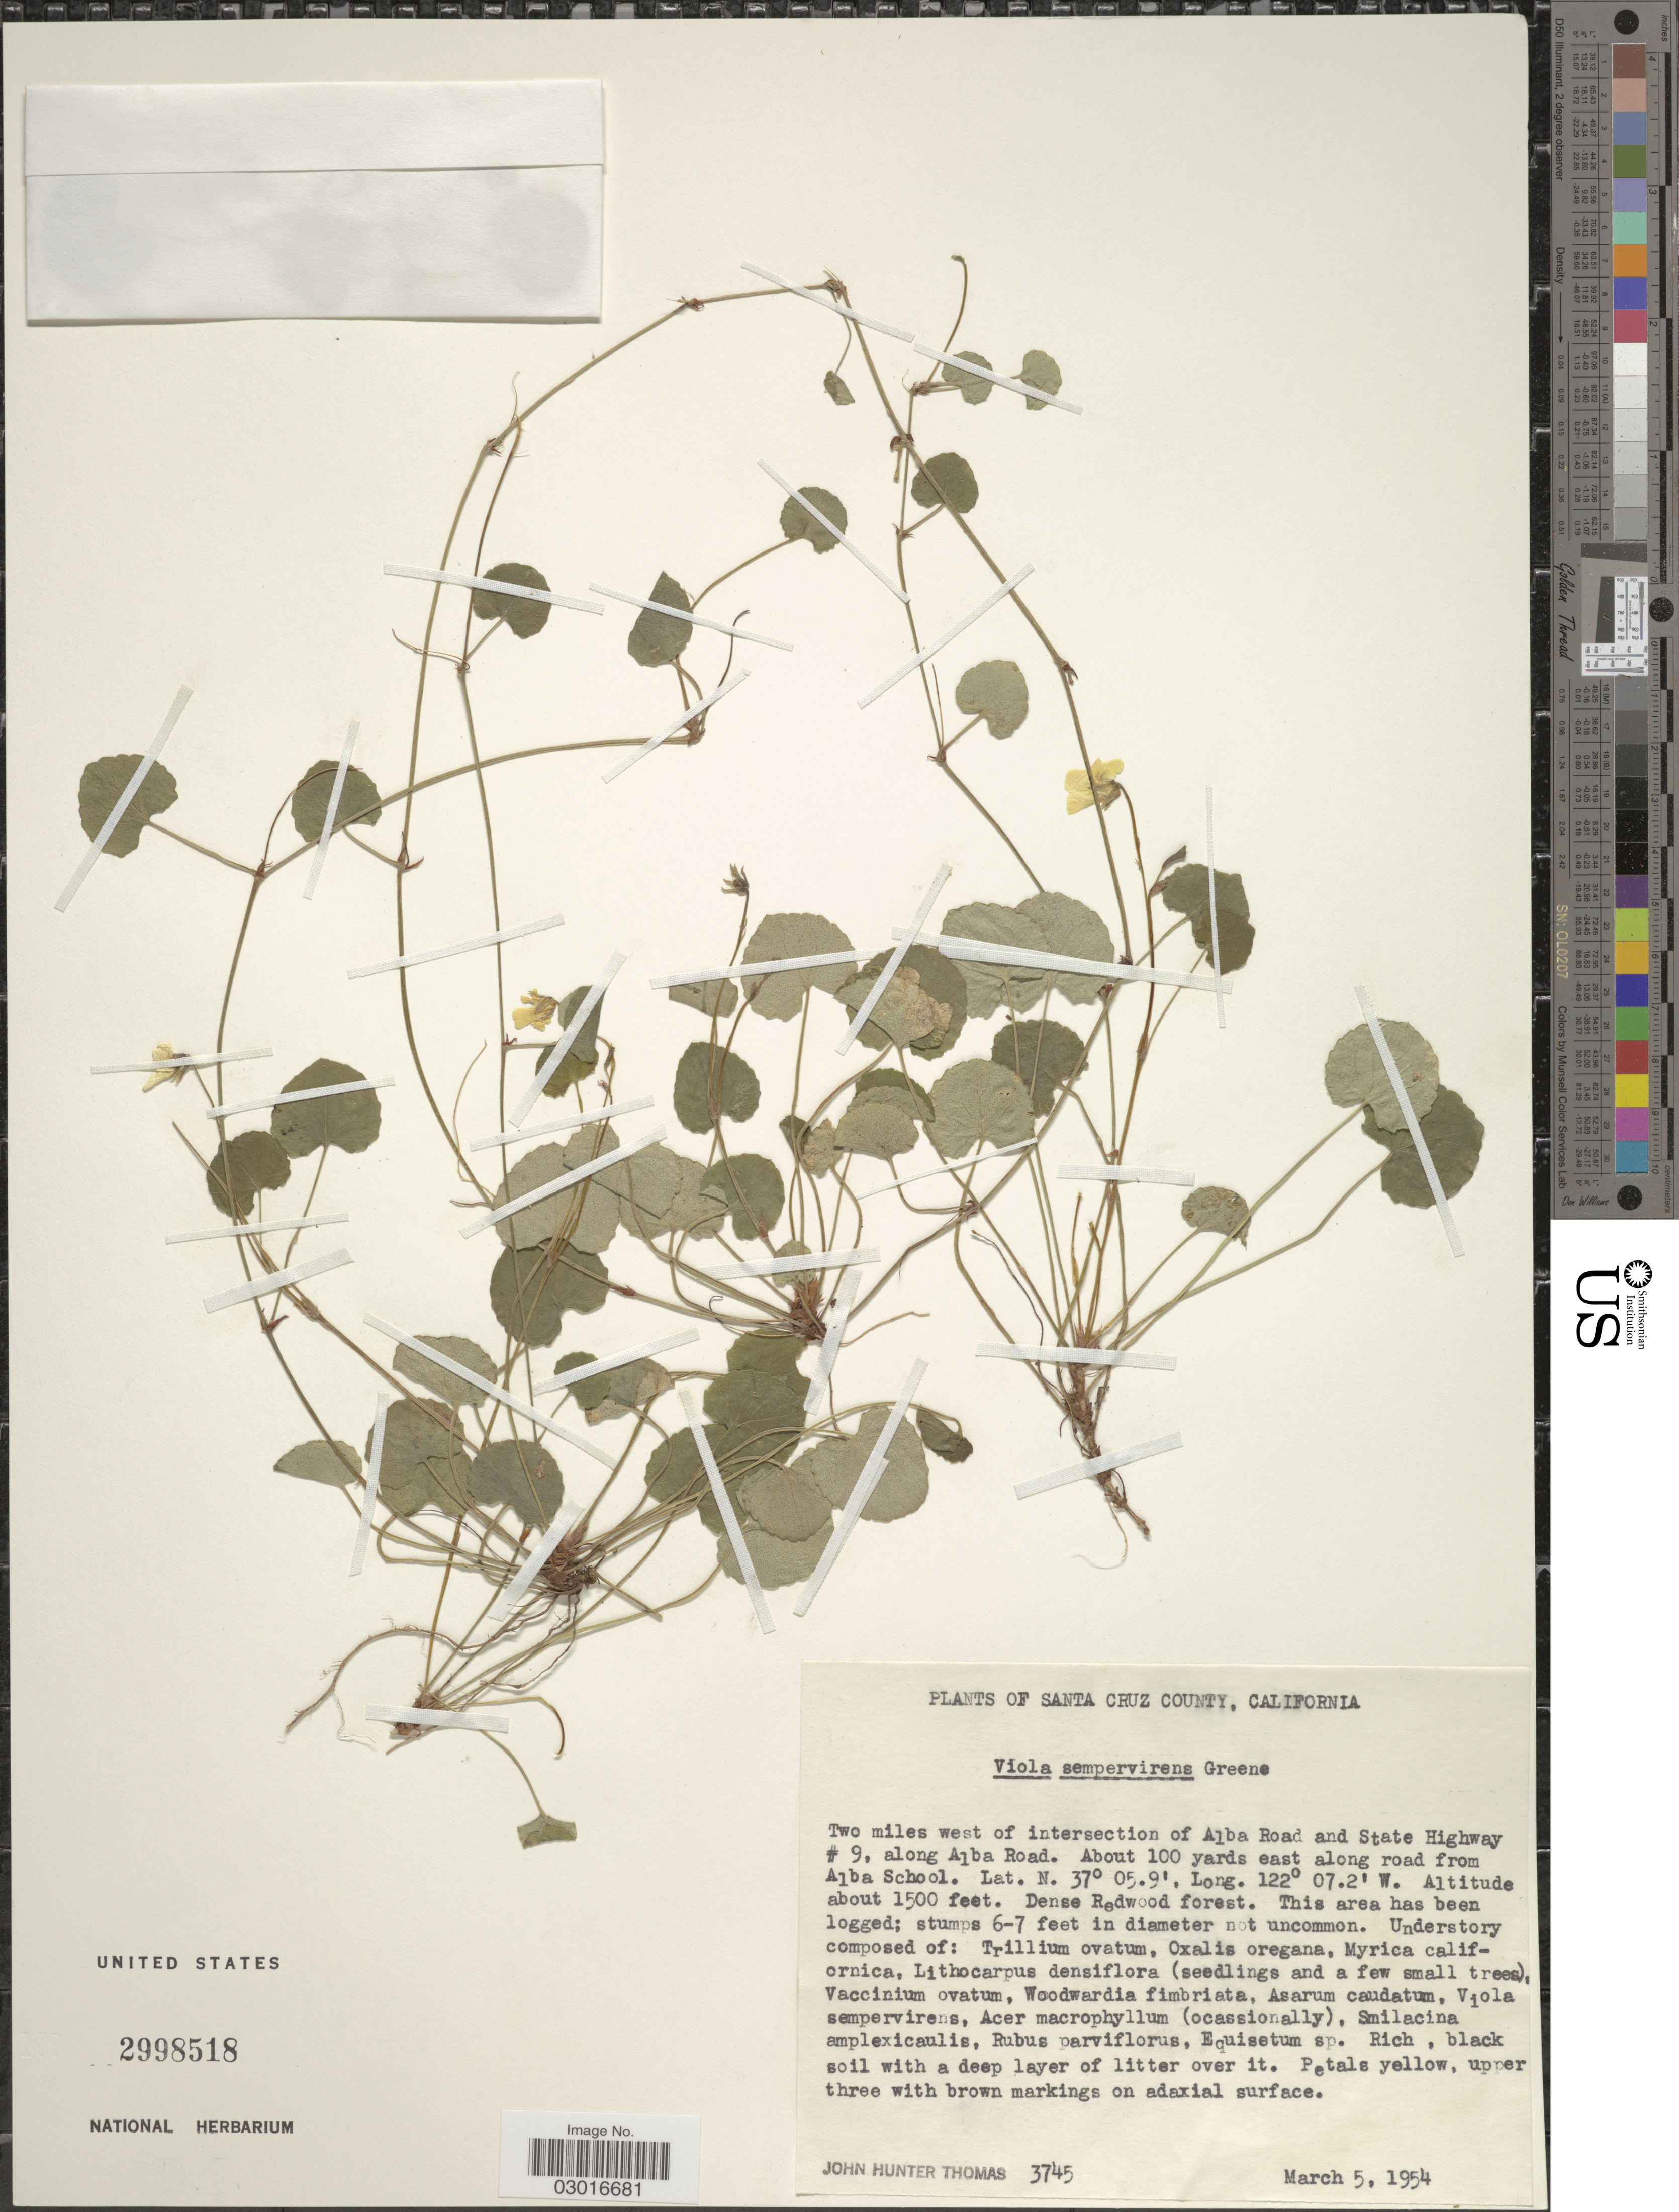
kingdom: Plantae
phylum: Tracheophyta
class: Magnoliopsida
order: Malpighiales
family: Violaceae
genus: Viola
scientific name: Viola sempervirens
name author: Greene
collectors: J. H. Thomas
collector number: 3745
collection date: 1954-03-05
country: United States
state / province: California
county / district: Santa Cruz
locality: Santa Cruz County. Two miles west of intersection of Alba Road and State Highway # 9, along Alba Road. About 100 yards east along road from Alba School.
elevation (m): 457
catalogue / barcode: US 2998518